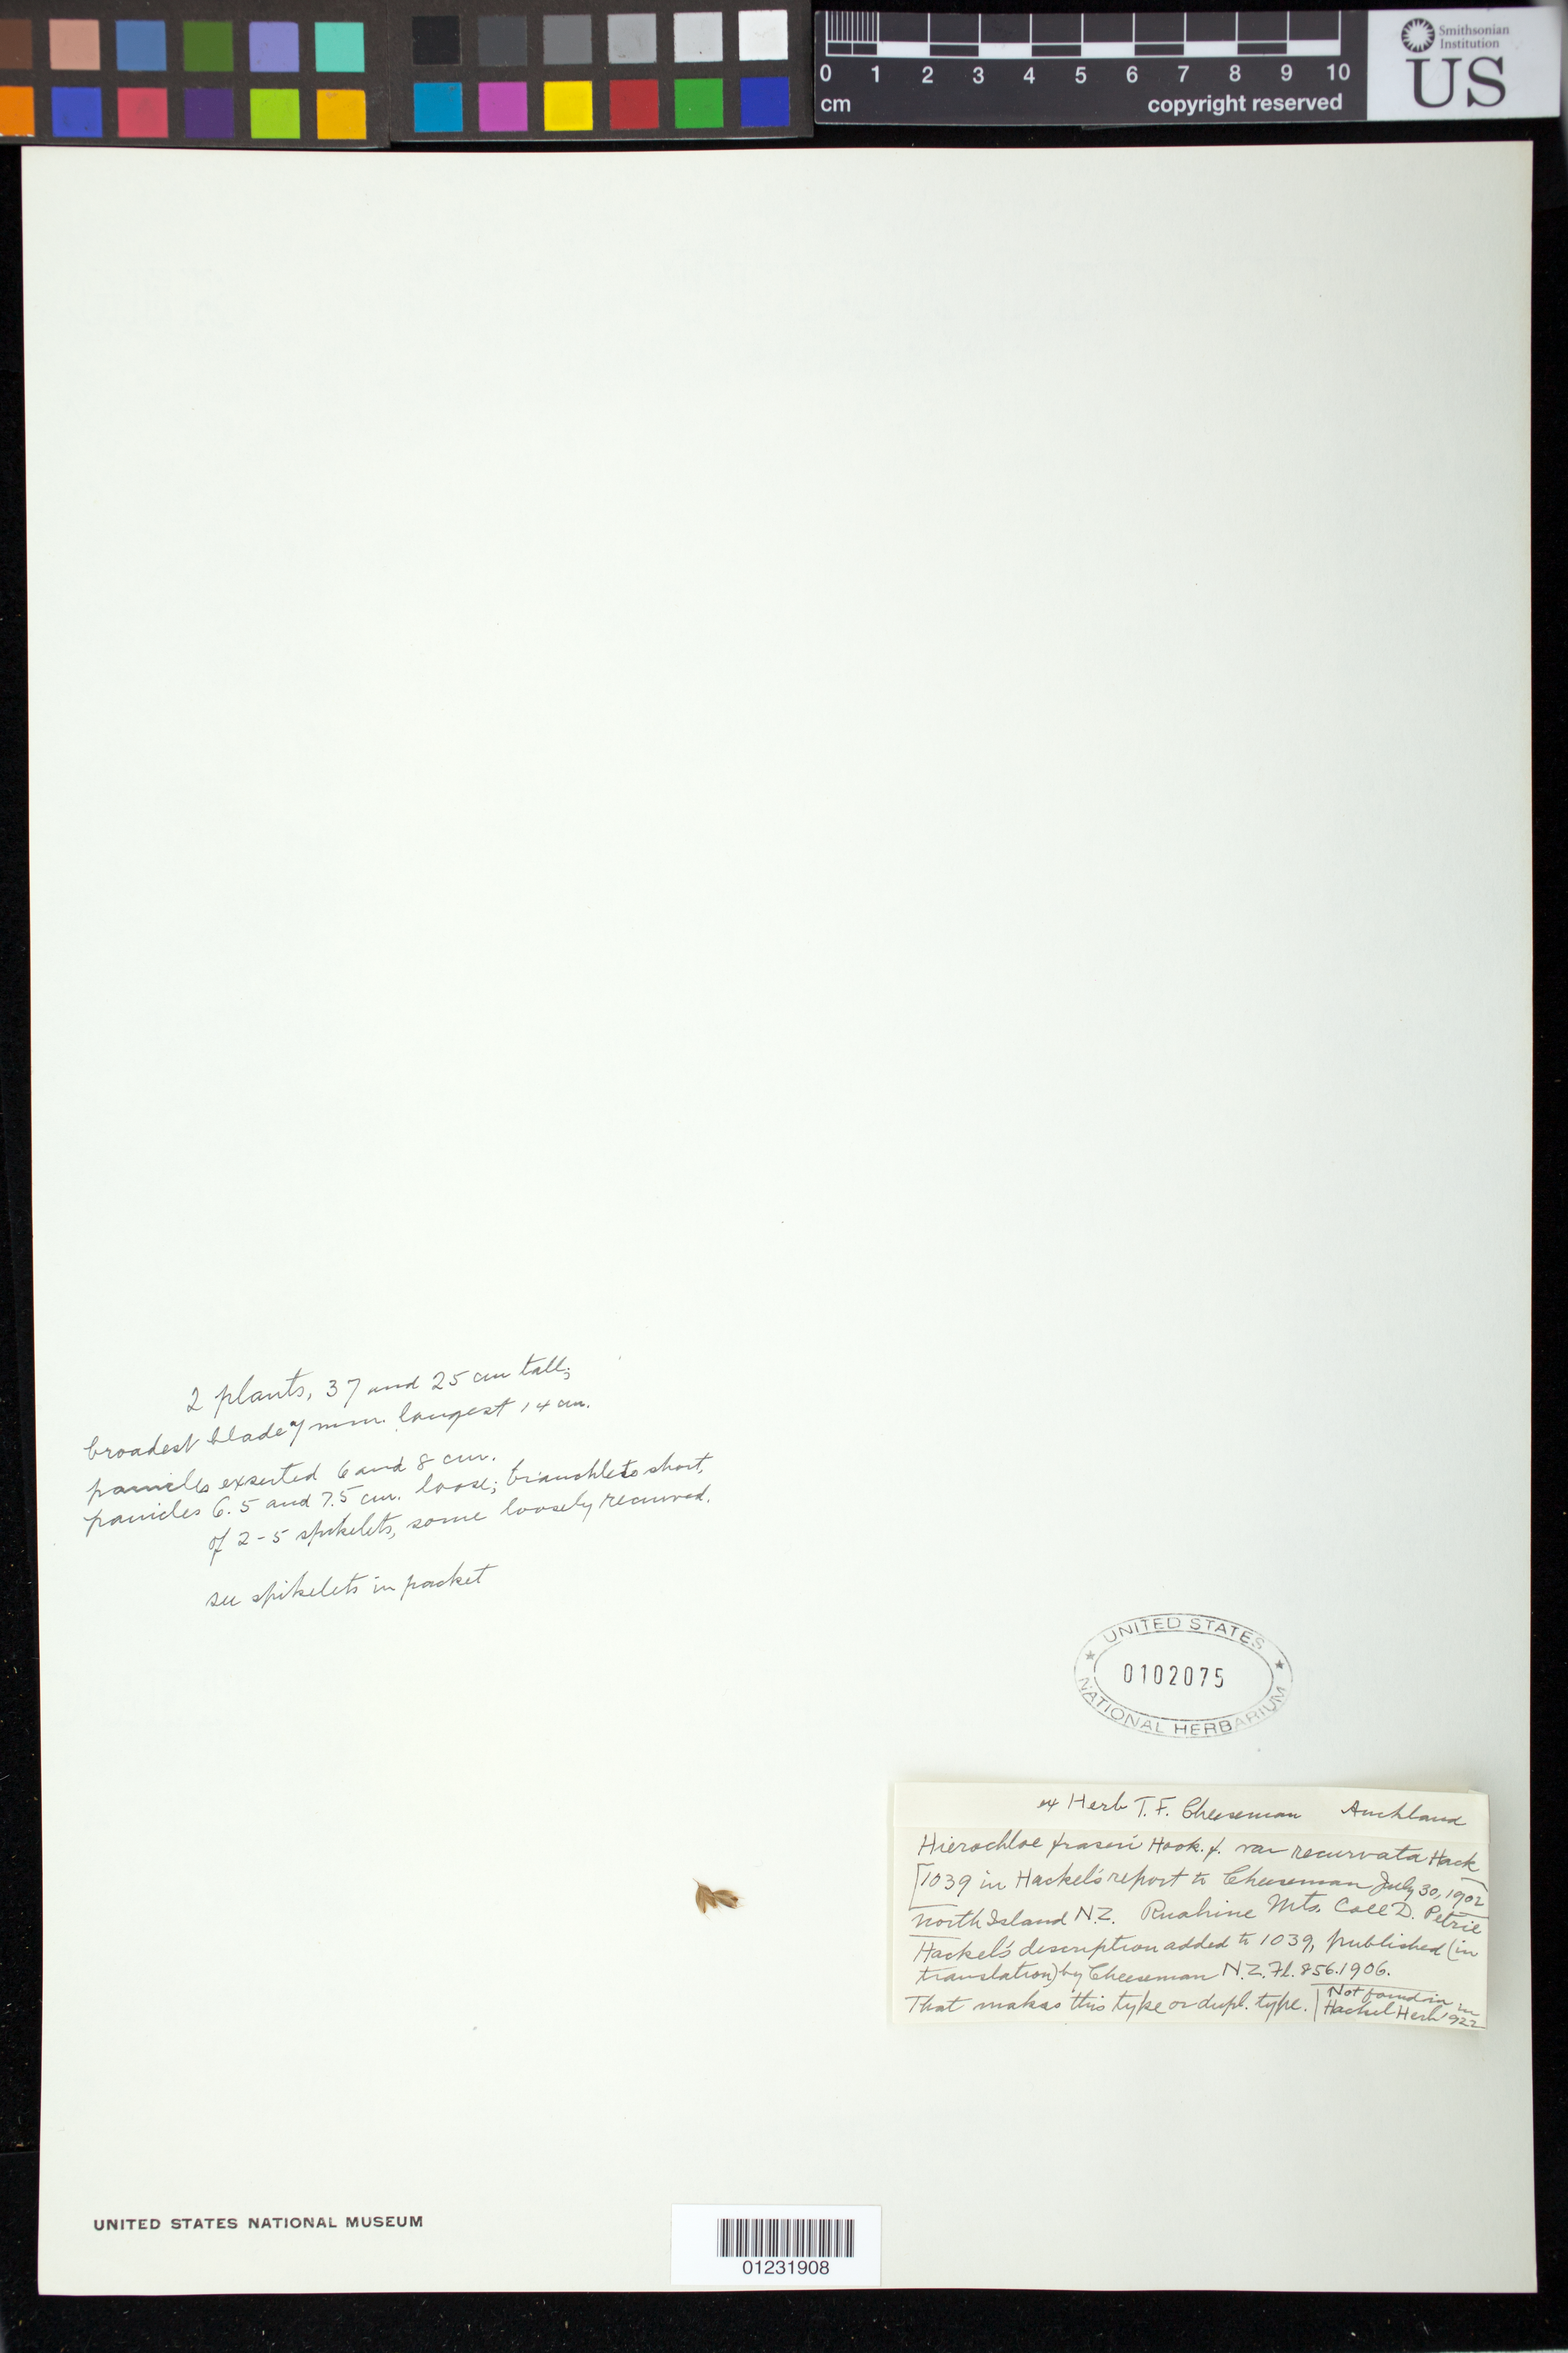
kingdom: Plantae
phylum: Tracheophyta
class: Liliopsida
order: Poales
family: Poaceae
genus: Hierochloe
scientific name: Hierochloe fraseri var. recurvata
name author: Hack.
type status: Type Fragment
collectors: D. Petrie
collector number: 1039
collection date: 1902-07-30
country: New Zealand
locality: North Island, Ruahine.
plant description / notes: Fragmentary material of type specimen ex herb. T. F. Cheeseman.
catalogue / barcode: US 102075